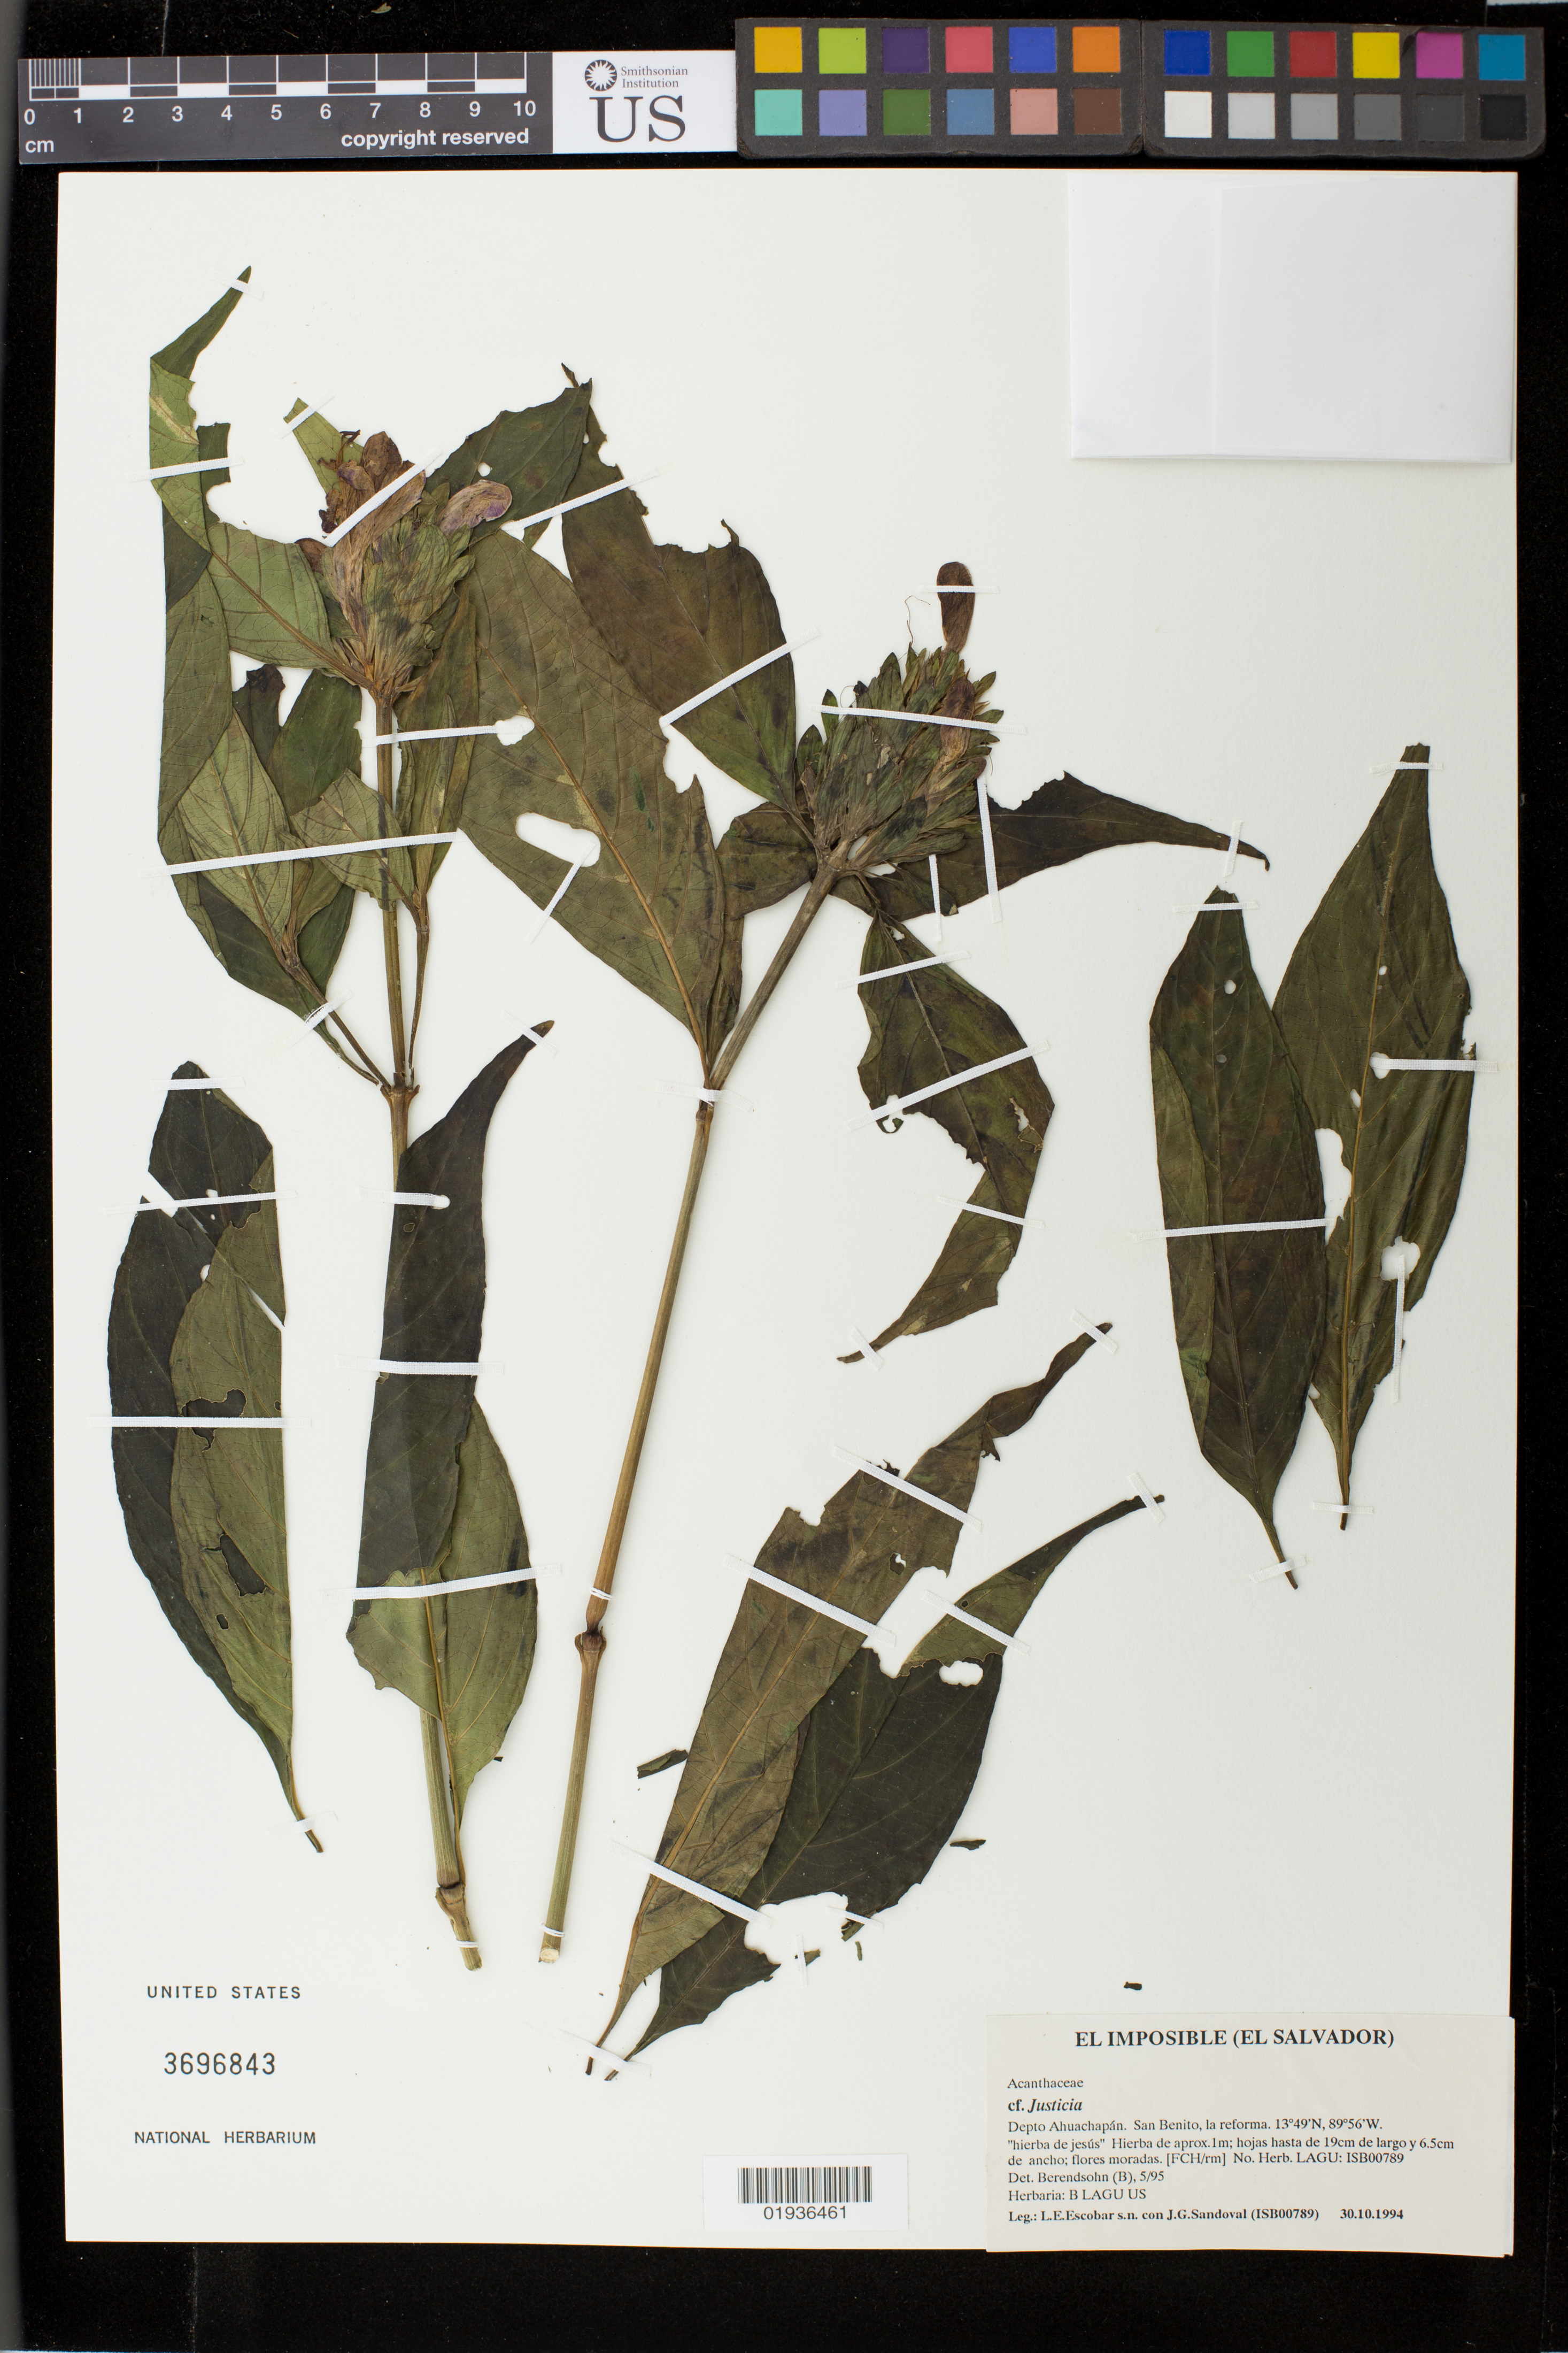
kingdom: Plantae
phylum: Tracheophyta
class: Magnoliopsida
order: Lamiales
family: Acanthaceae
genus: Justicia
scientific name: Justicia sp.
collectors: L. E. Escobar & J. Sandoval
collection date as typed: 30.10.1994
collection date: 1994-10-30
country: El Salvador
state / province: Ahuachapán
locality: San Benito, los piedrones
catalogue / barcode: US 3696843